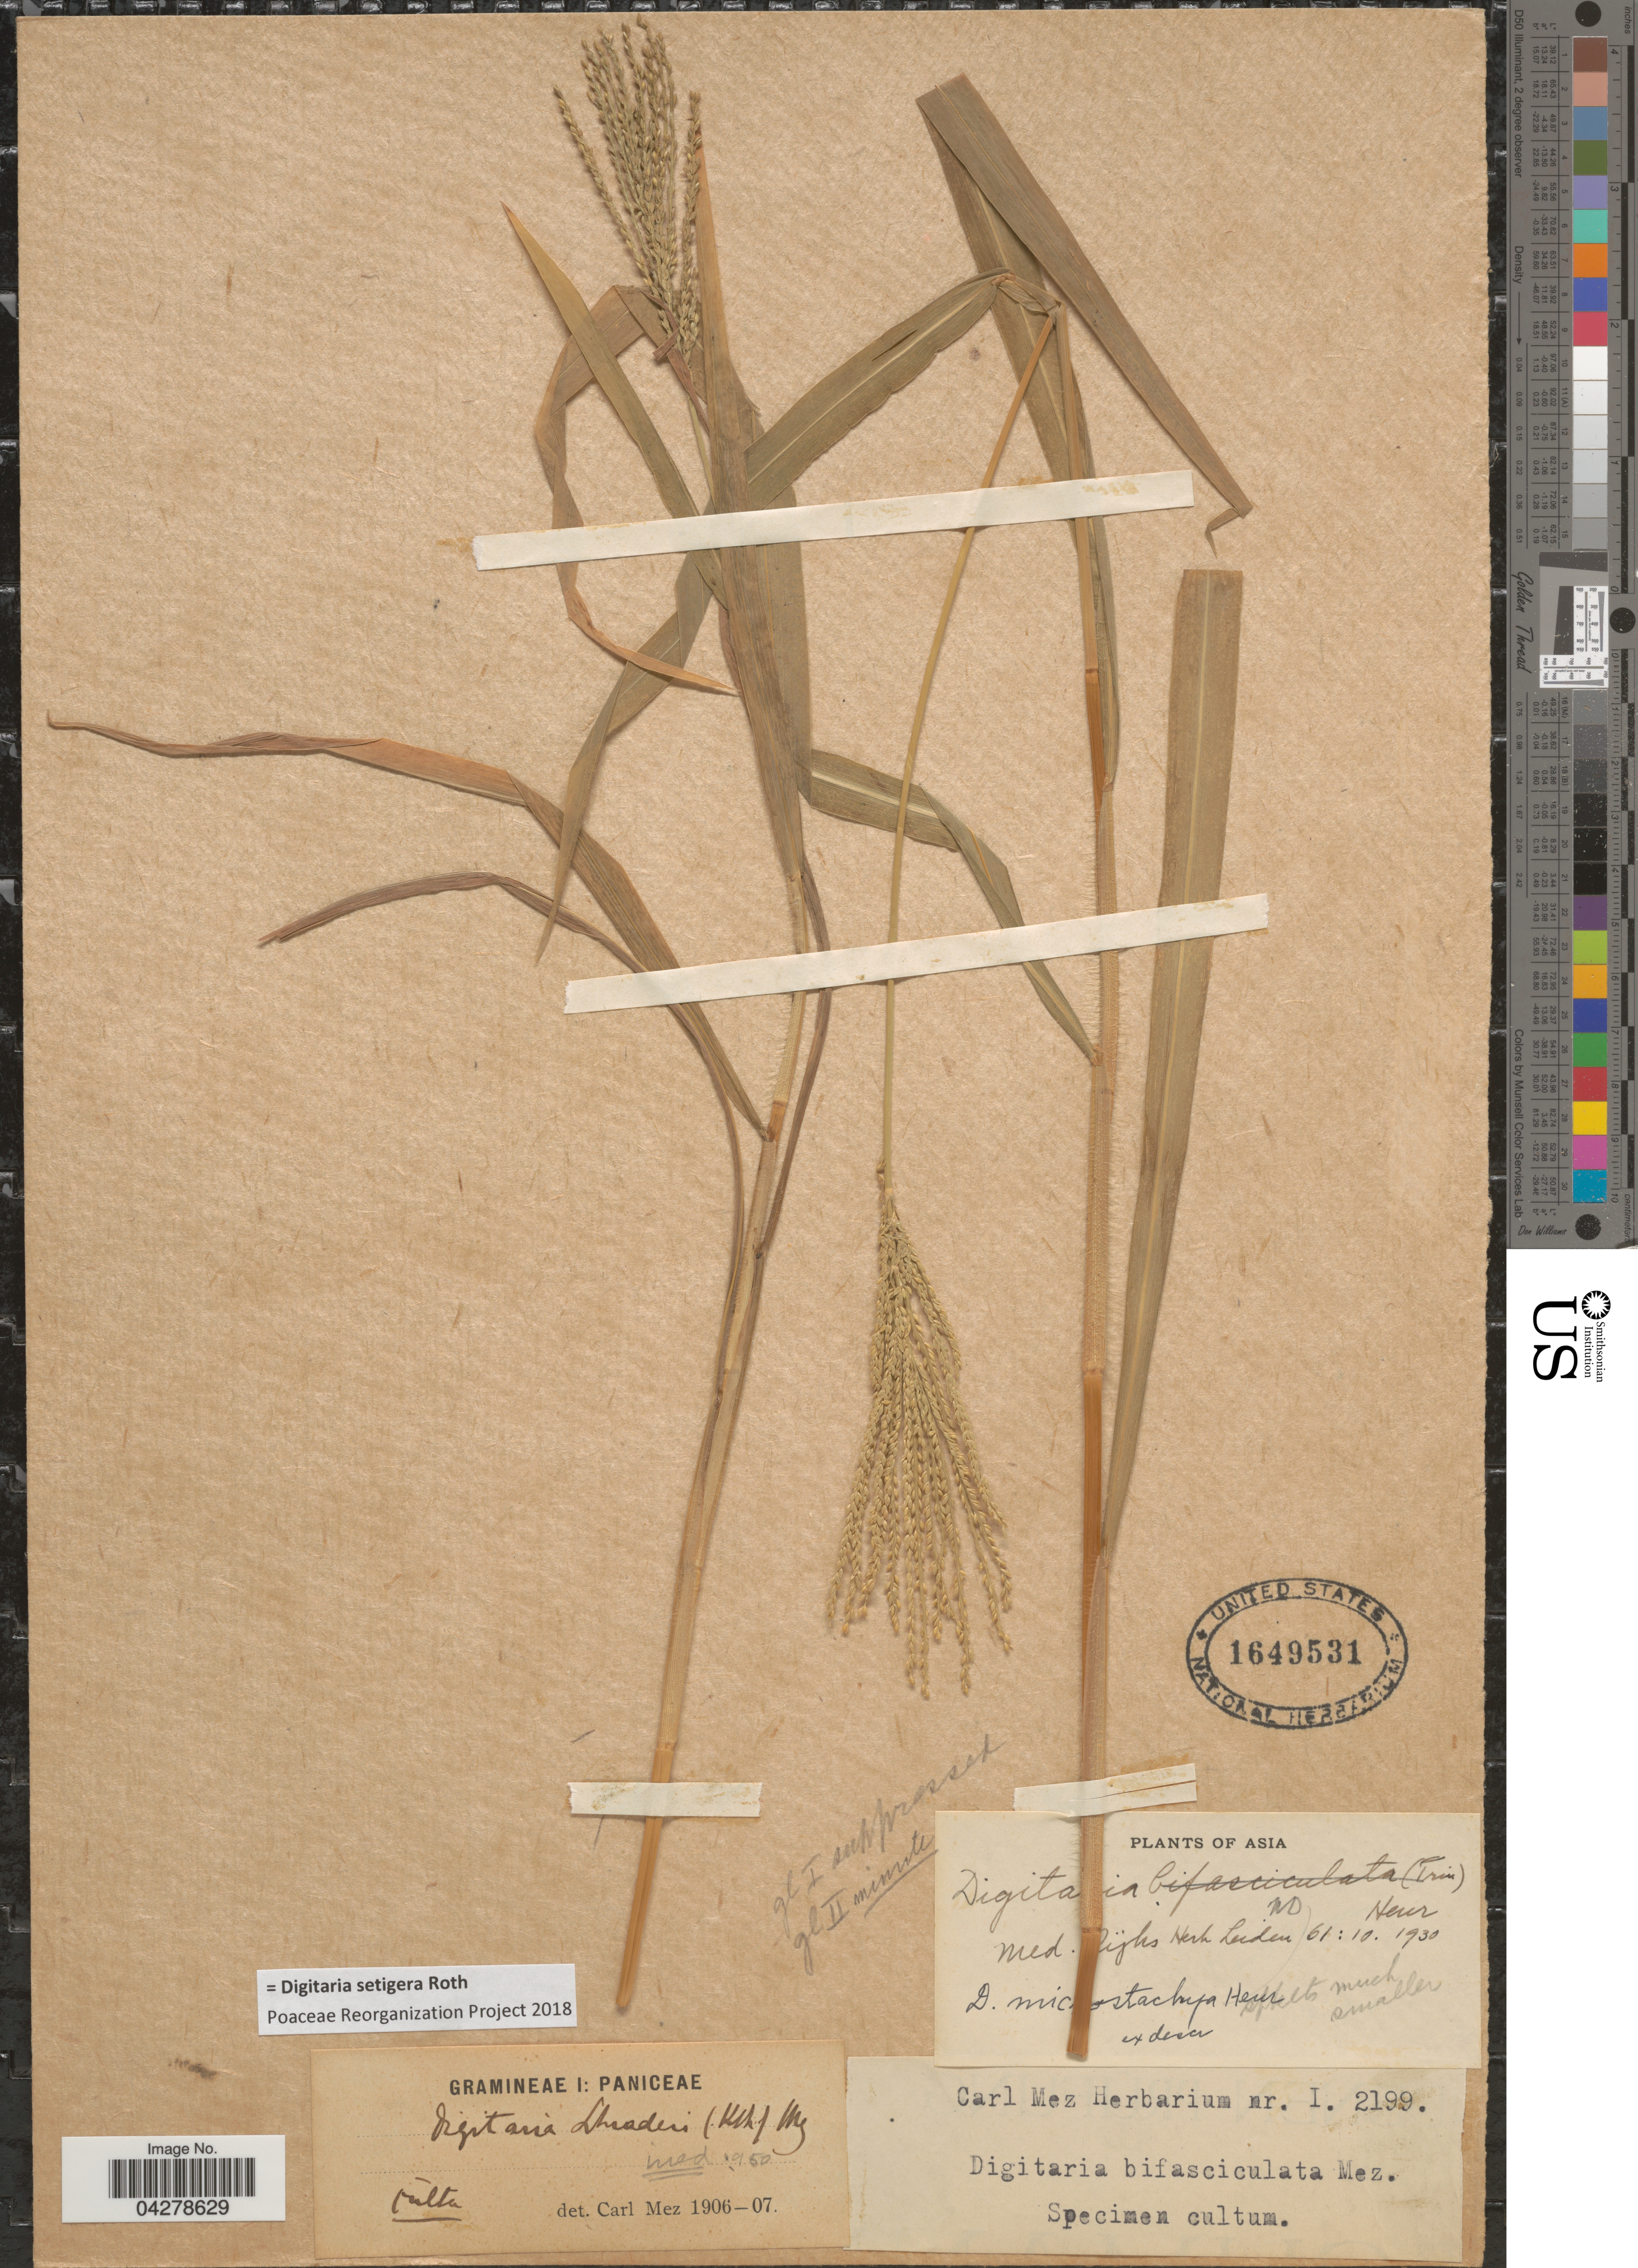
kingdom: Plantae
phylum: Tracheophyta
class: Liliopsida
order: Poales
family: Poaceae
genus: Digitaria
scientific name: Digitaria setigera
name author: Roth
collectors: Ex herb. Carl Mez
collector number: I.2199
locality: Asia. Specimen cultum.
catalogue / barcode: US 1649531